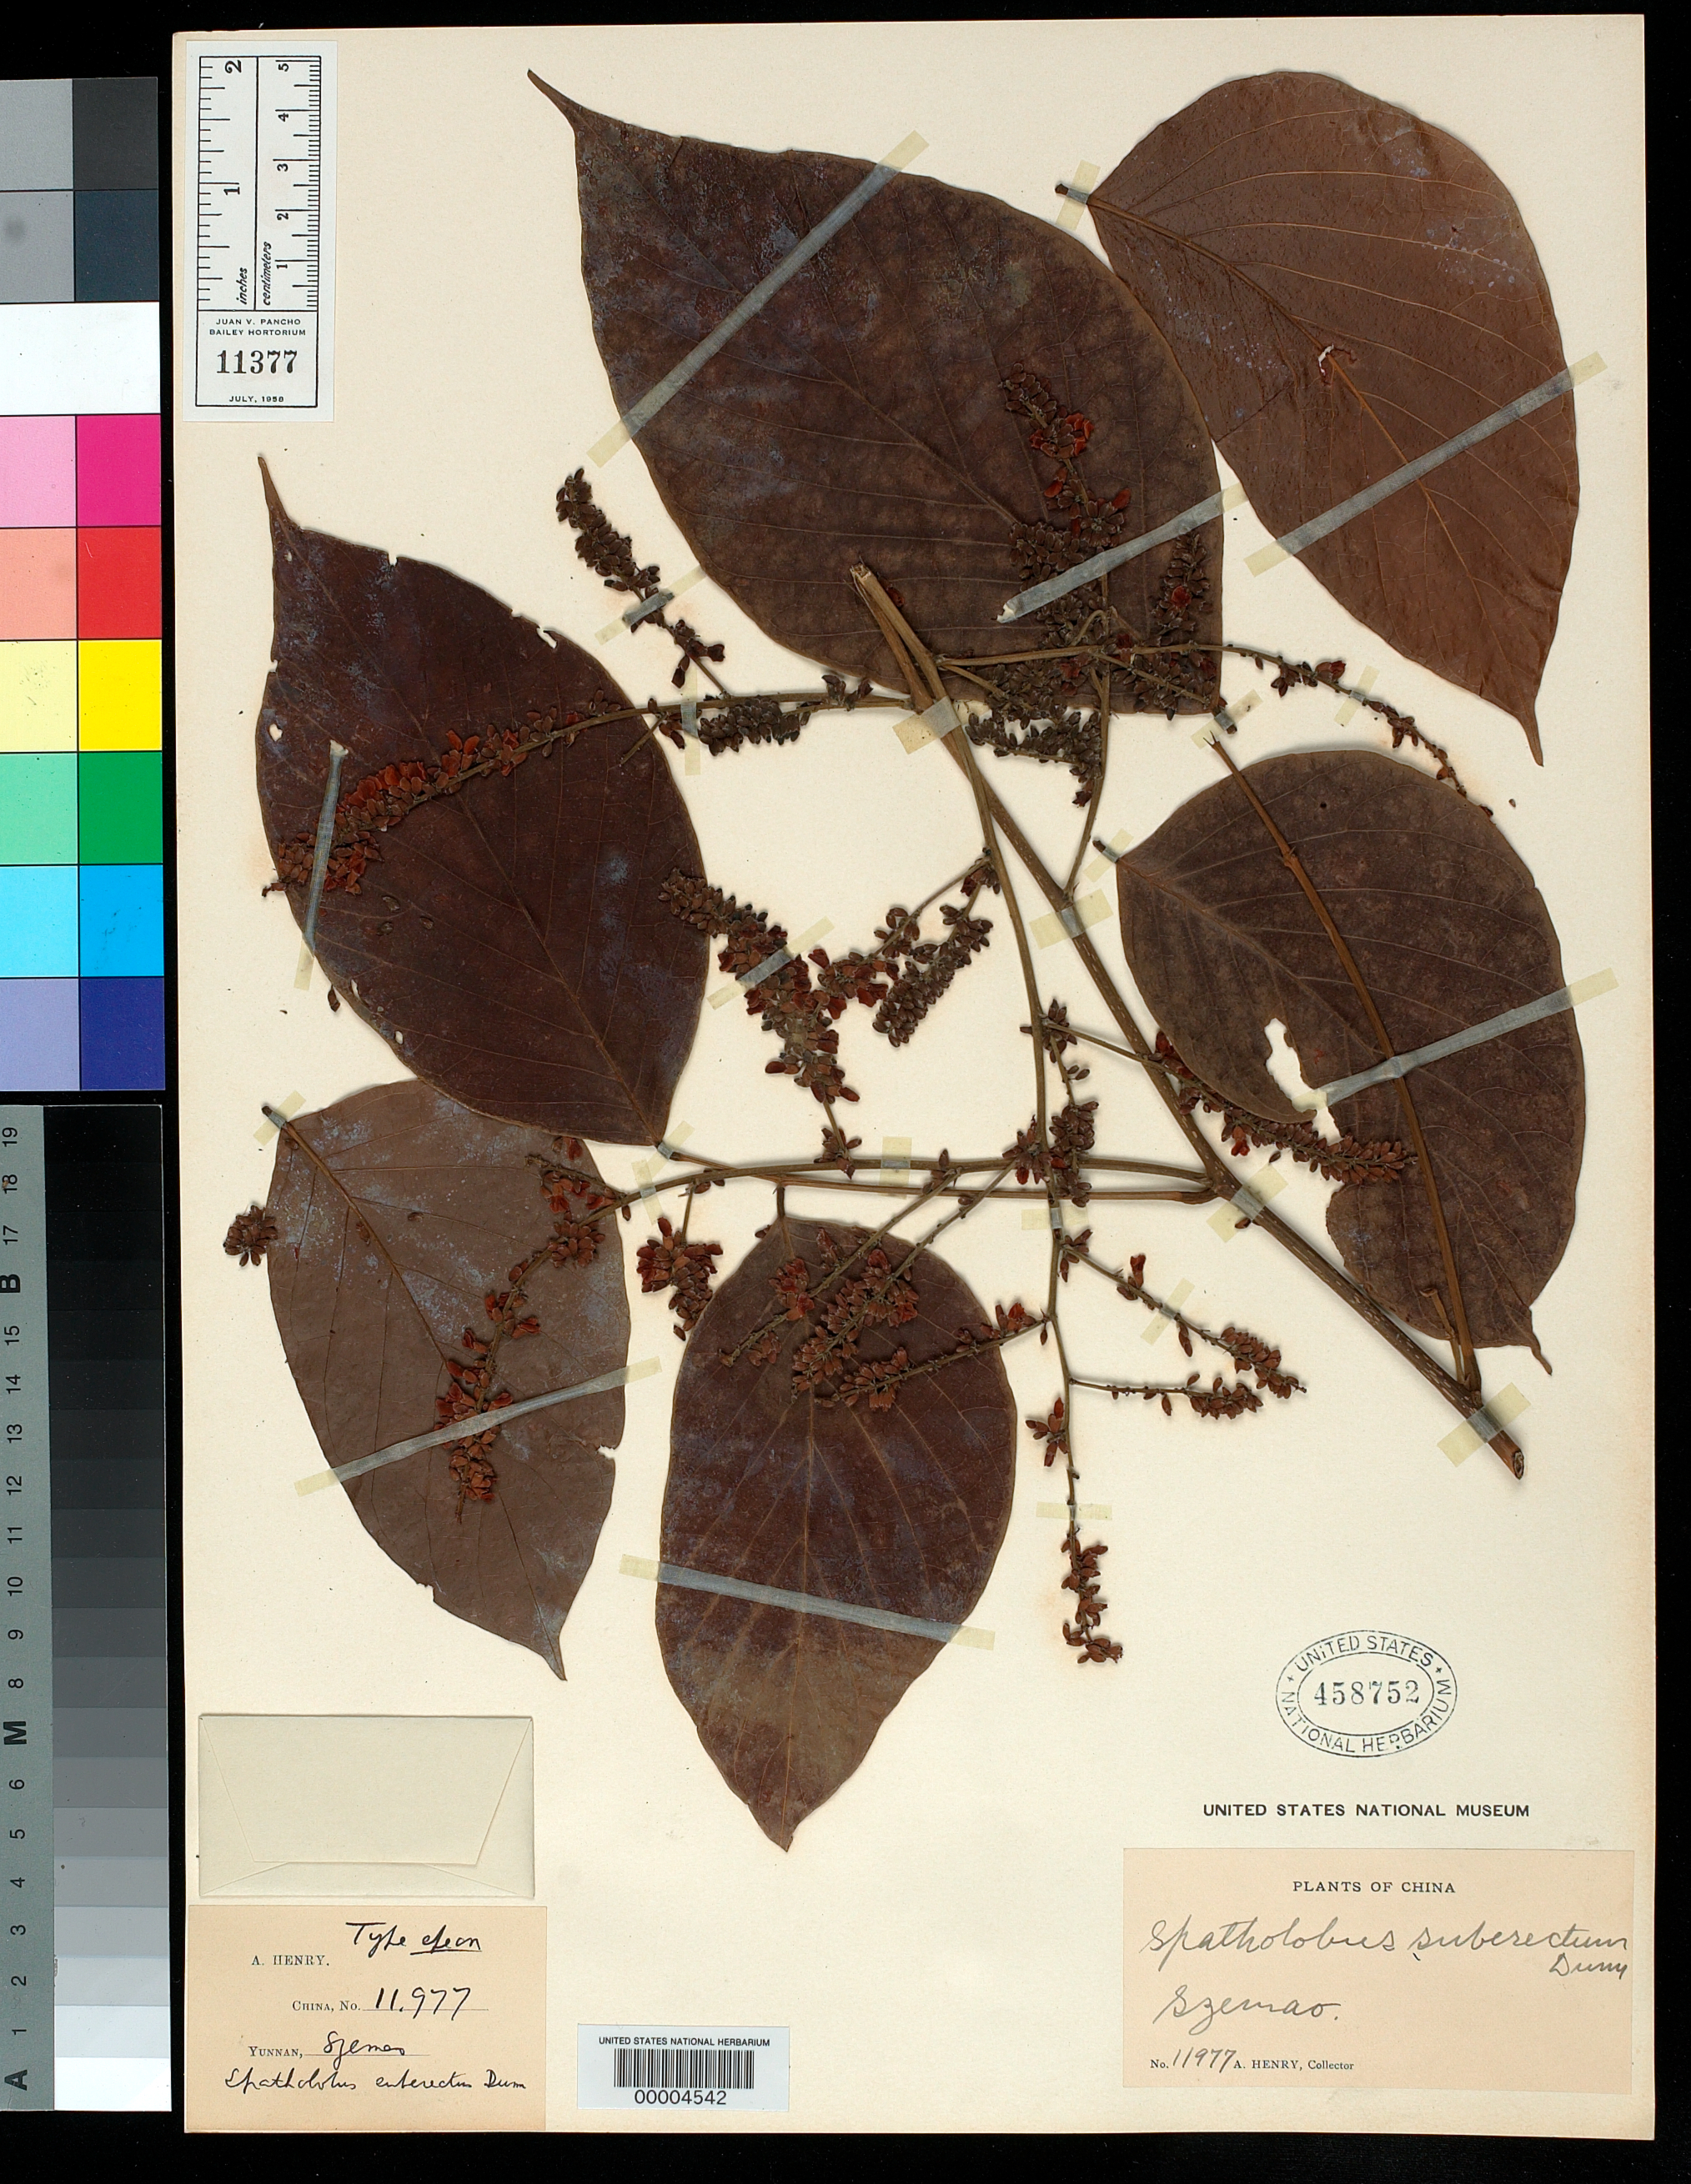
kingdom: Plantae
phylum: Tracheophyta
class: Magnoliopsida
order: Fabales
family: Fabaceae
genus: Spatholobus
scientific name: Spatholobus suberectus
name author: Dunn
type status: Isosyntype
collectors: A. Henry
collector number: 11977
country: China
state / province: Yunnan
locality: Szemao.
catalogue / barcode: US 458752